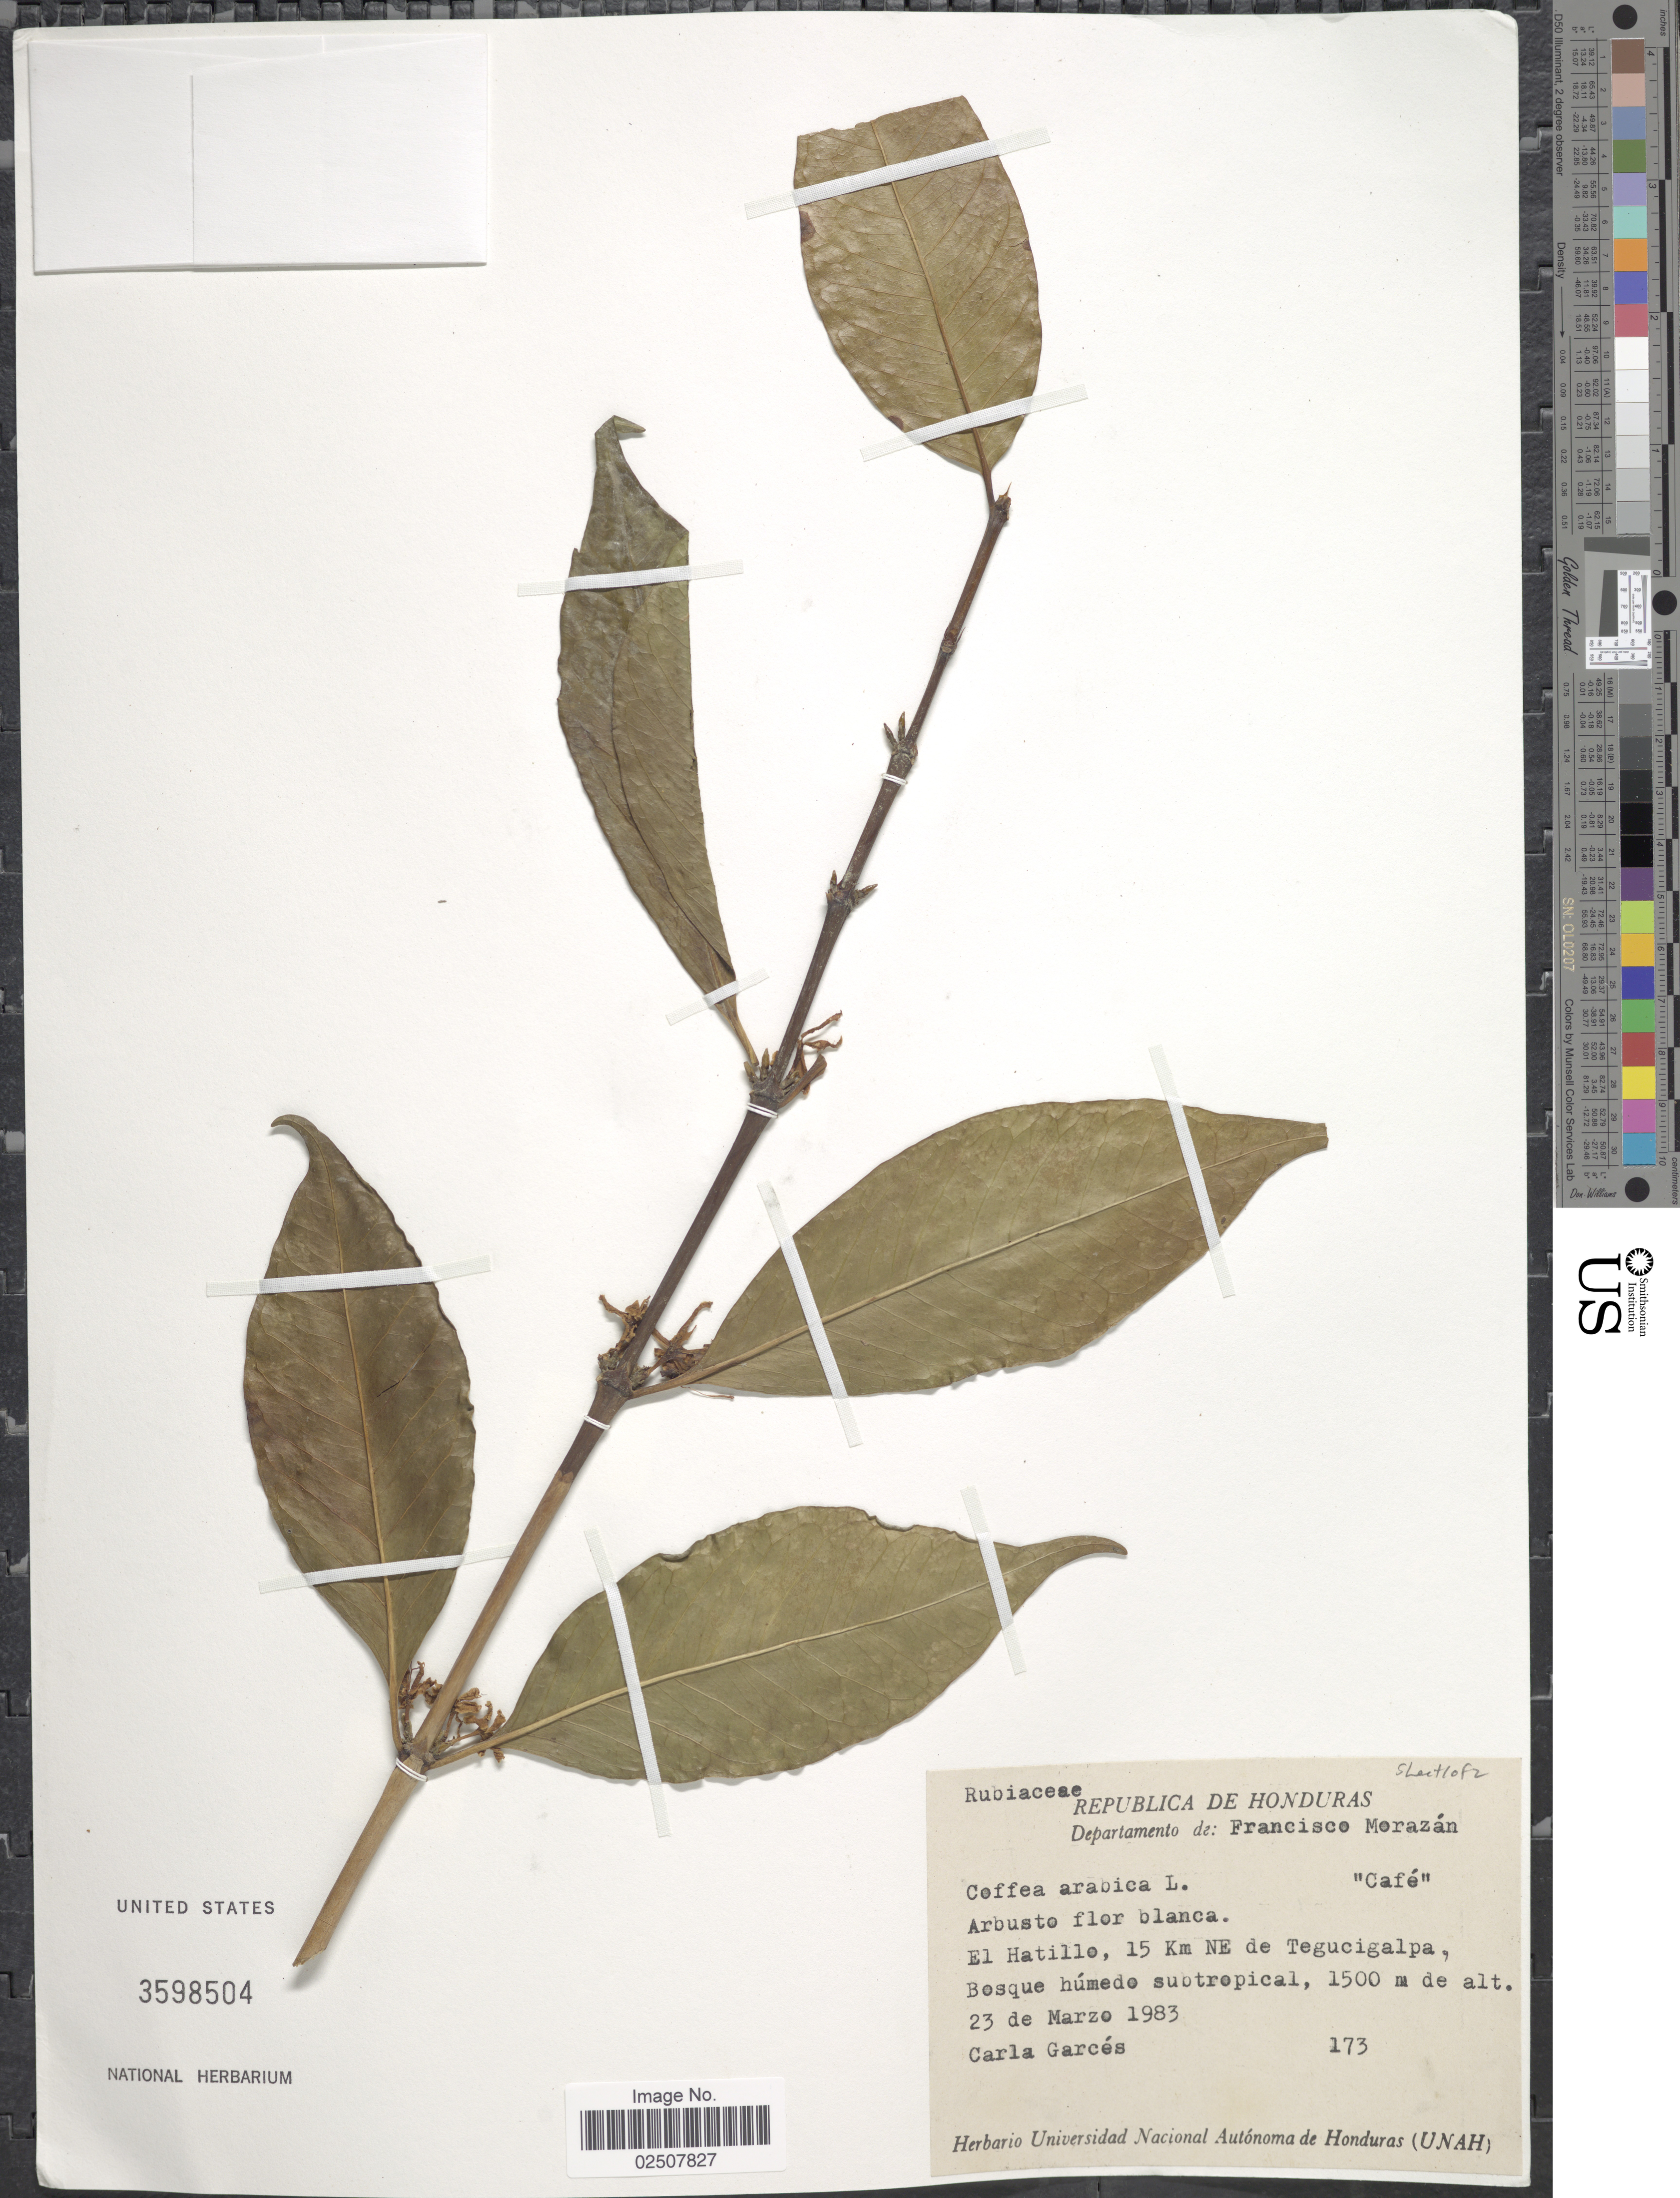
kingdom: Plantae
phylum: Tracheophyta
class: Magnoliopsida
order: Gentianales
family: Rubiaceae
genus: Coffea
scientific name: Coffea arabica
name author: L.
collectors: C. Garces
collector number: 173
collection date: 1983-03-23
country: Honduras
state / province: Fco. Morazán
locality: Departamento de: Francisco Morazán, El Hatillo, 15 Km NE de Tegucigalpa, Bosque húmedo subtropical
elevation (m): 1500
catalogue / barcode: US 3598504